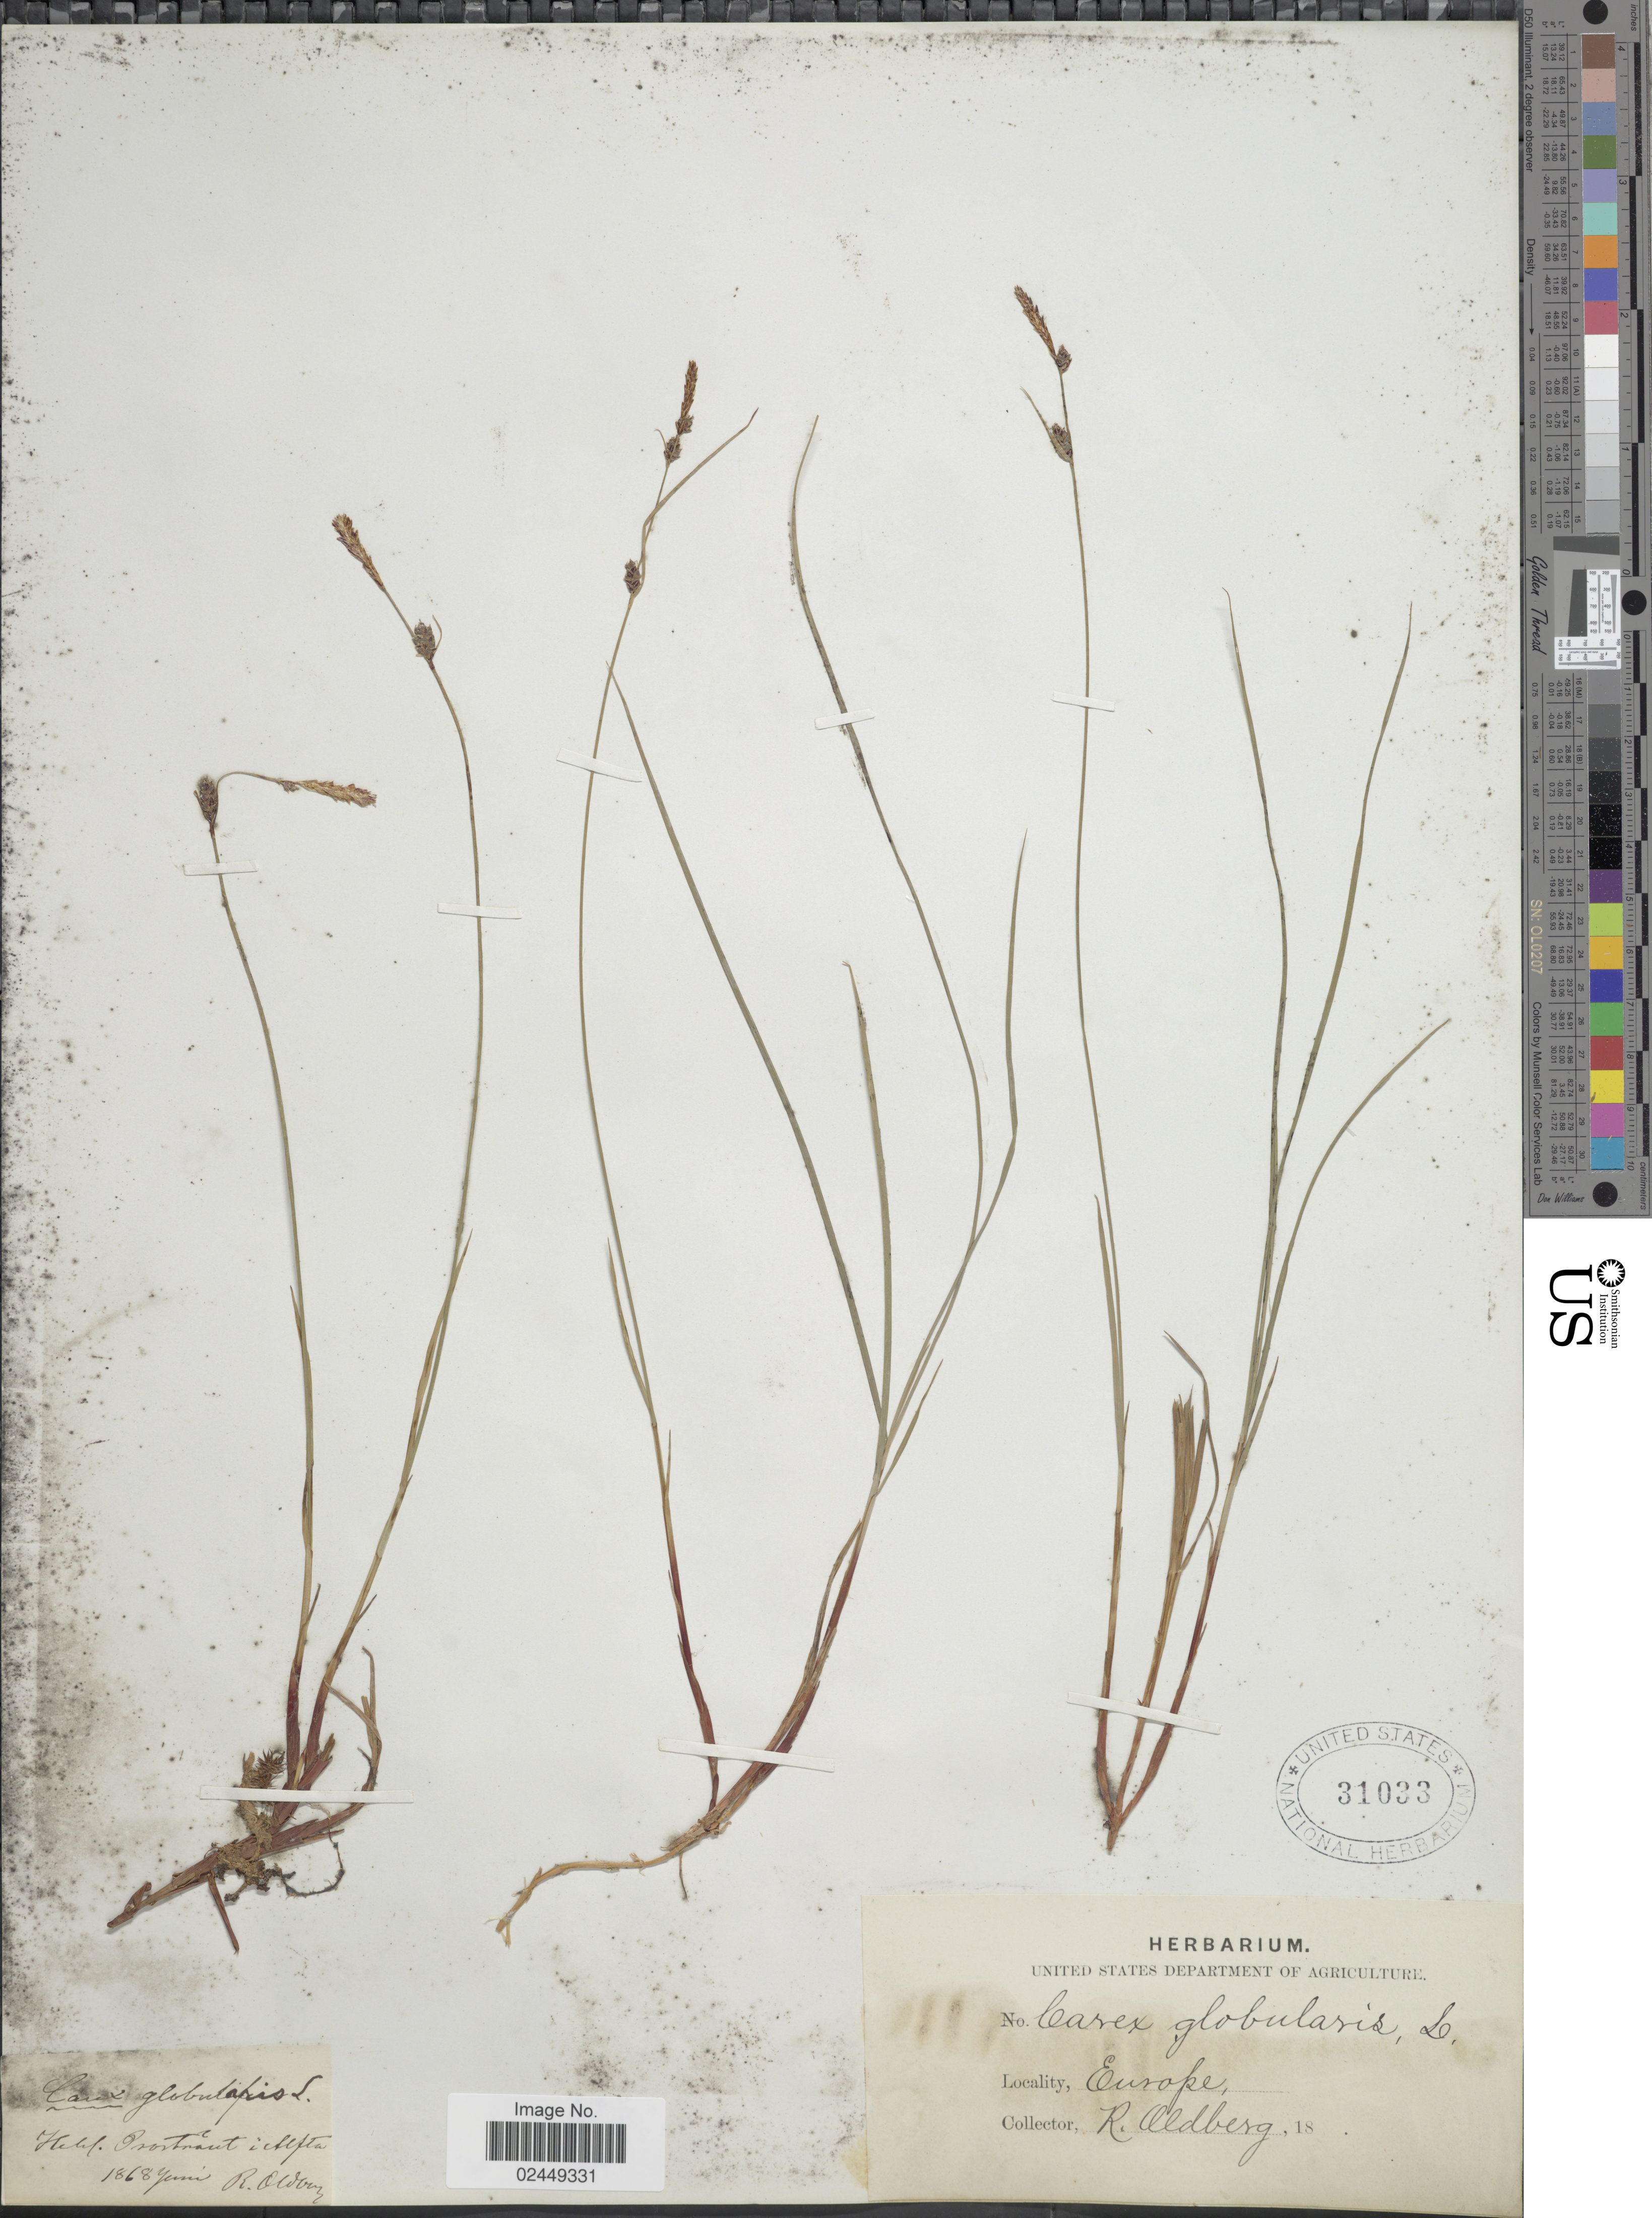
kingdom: Plantae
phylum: Tracheophyta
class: Liliopsida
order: Poales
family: Cyperaceae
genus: Carex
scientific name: Carex globularis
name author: L.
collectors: R. Oldberg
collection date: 1868-06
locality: Europe, Hehl, Prontraut [interpreted]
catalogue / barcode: US 31033